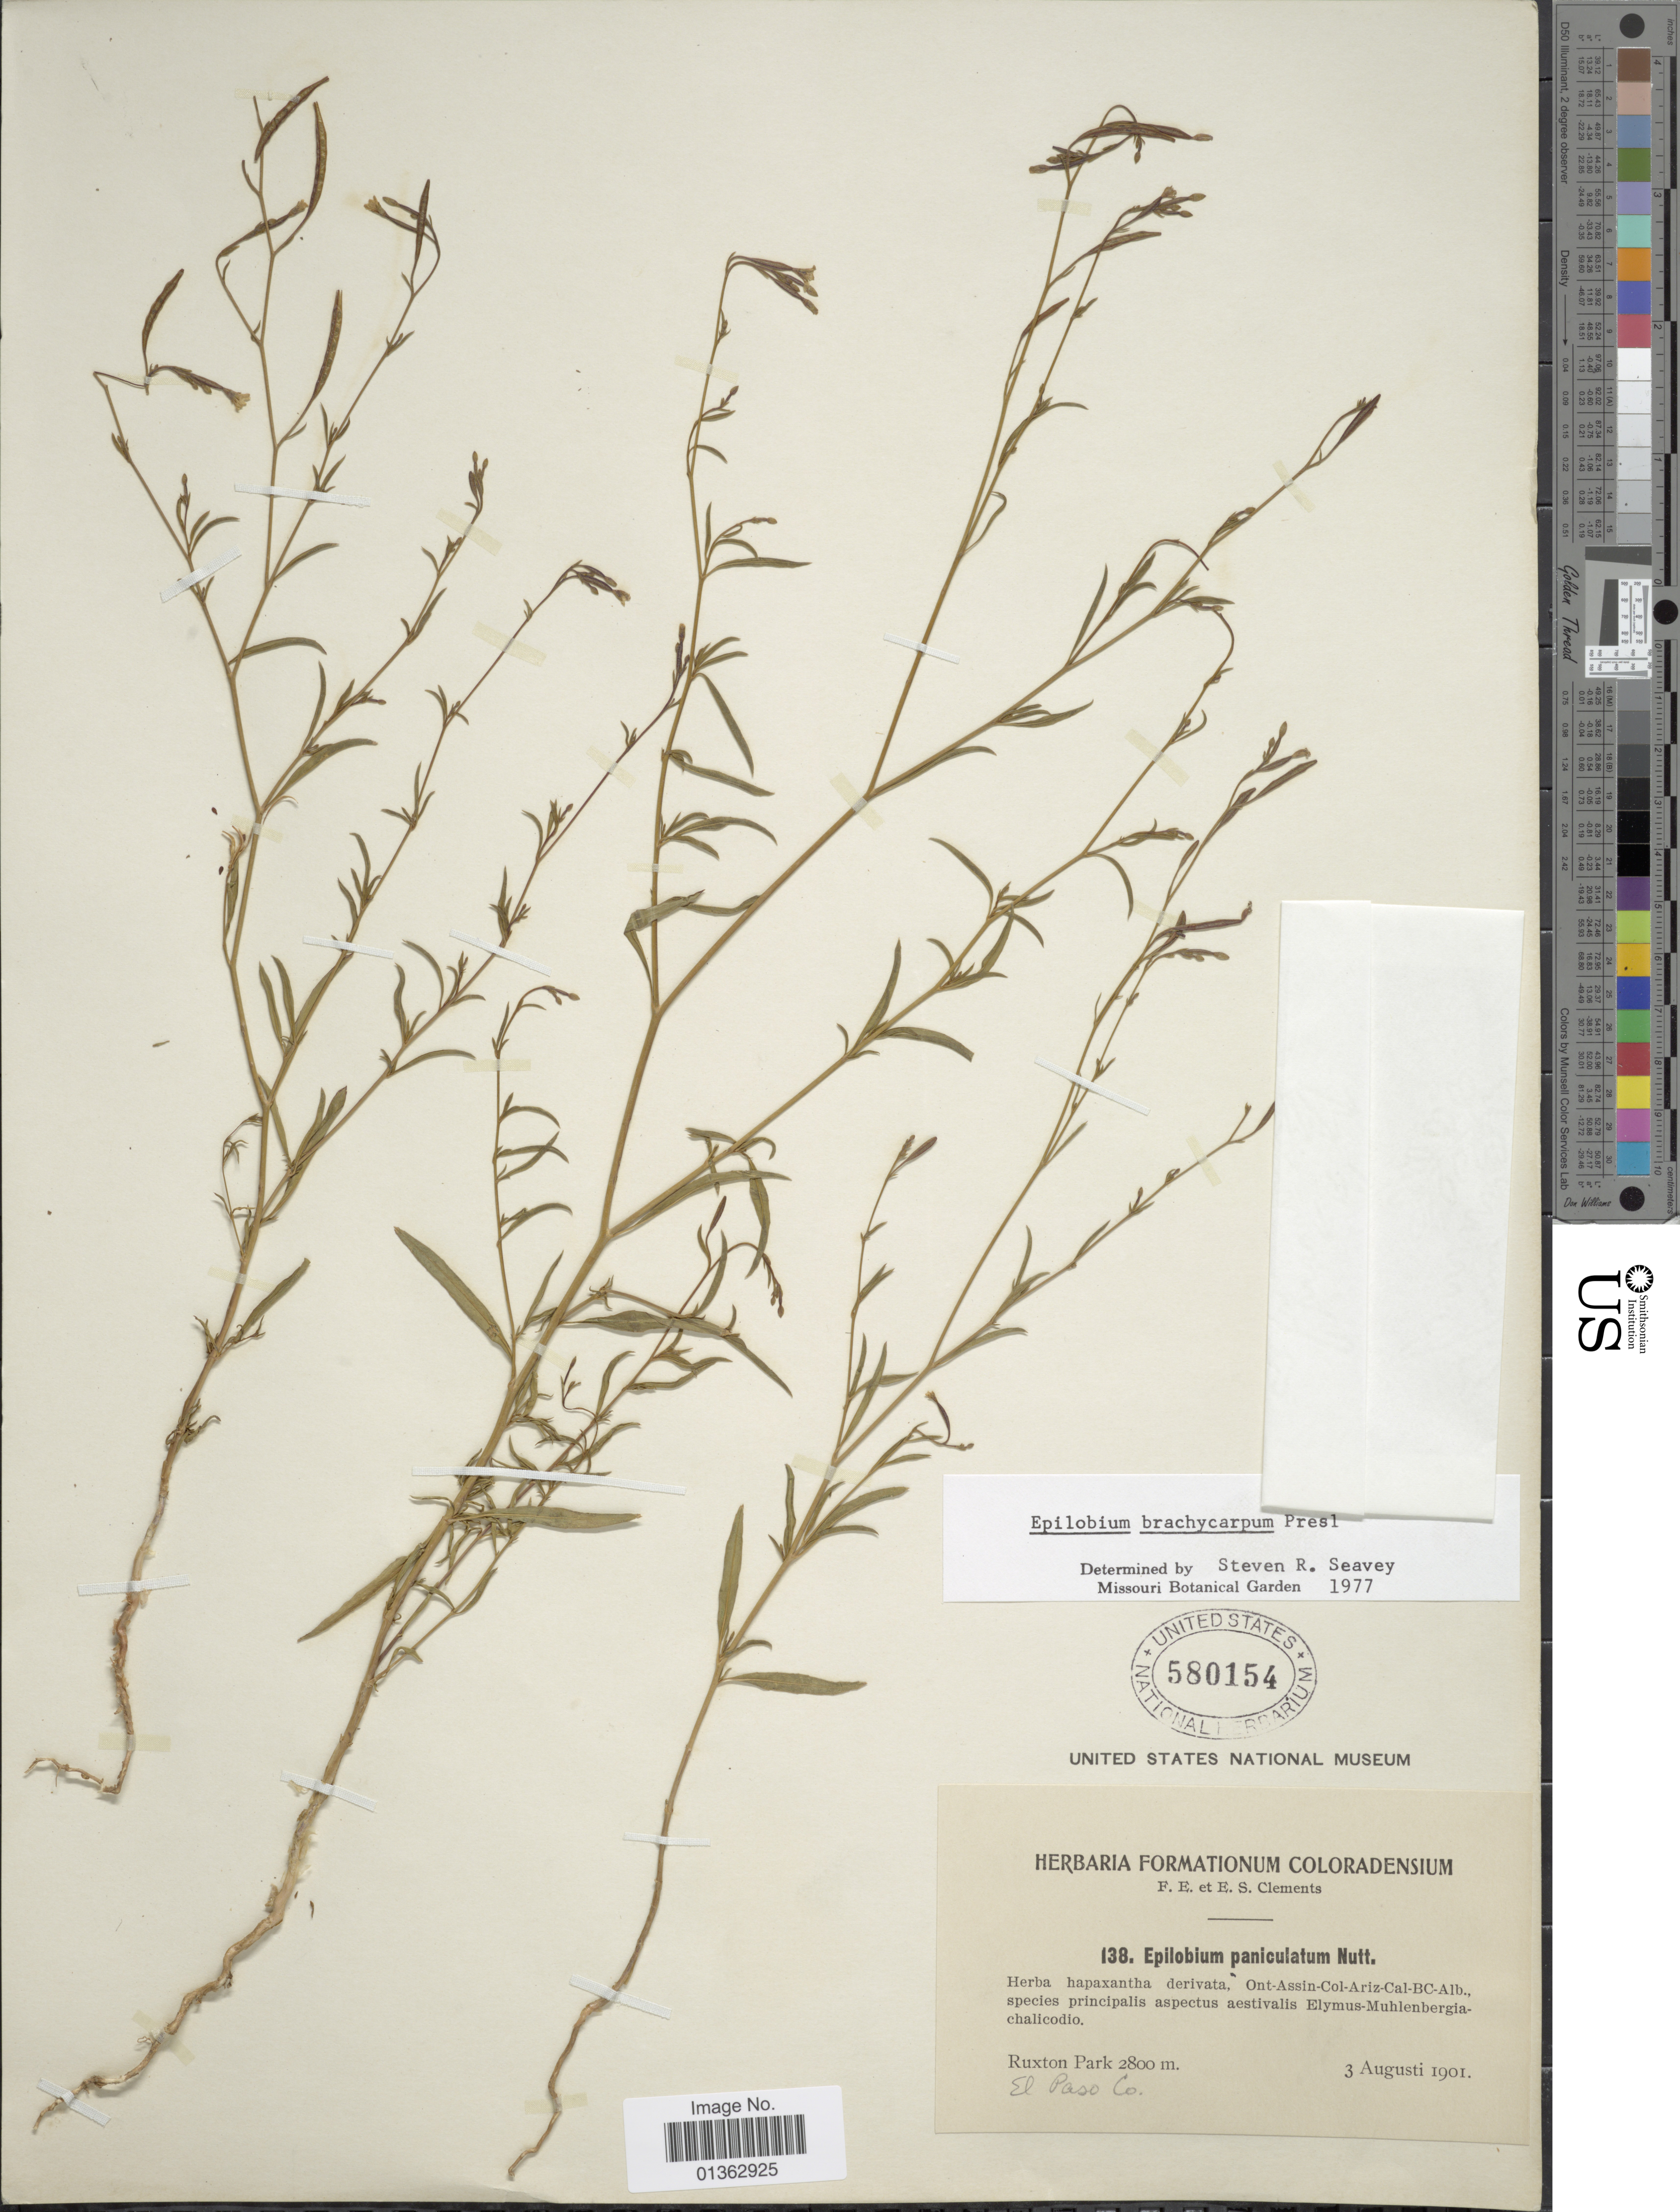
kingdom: Plantae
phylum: Tracheophyta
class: Magnoliopsida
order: Myrtales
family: Onagraceae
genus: Epilobium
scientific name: Epilobium brachycarpum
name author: C. Presl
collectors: F. E. Clements & E. S. Clements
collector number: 138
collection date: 1901-08-03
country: United States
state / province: Colorado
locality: Ruxton Park. El Paso Co.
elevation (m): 2800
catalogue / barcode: US 580154